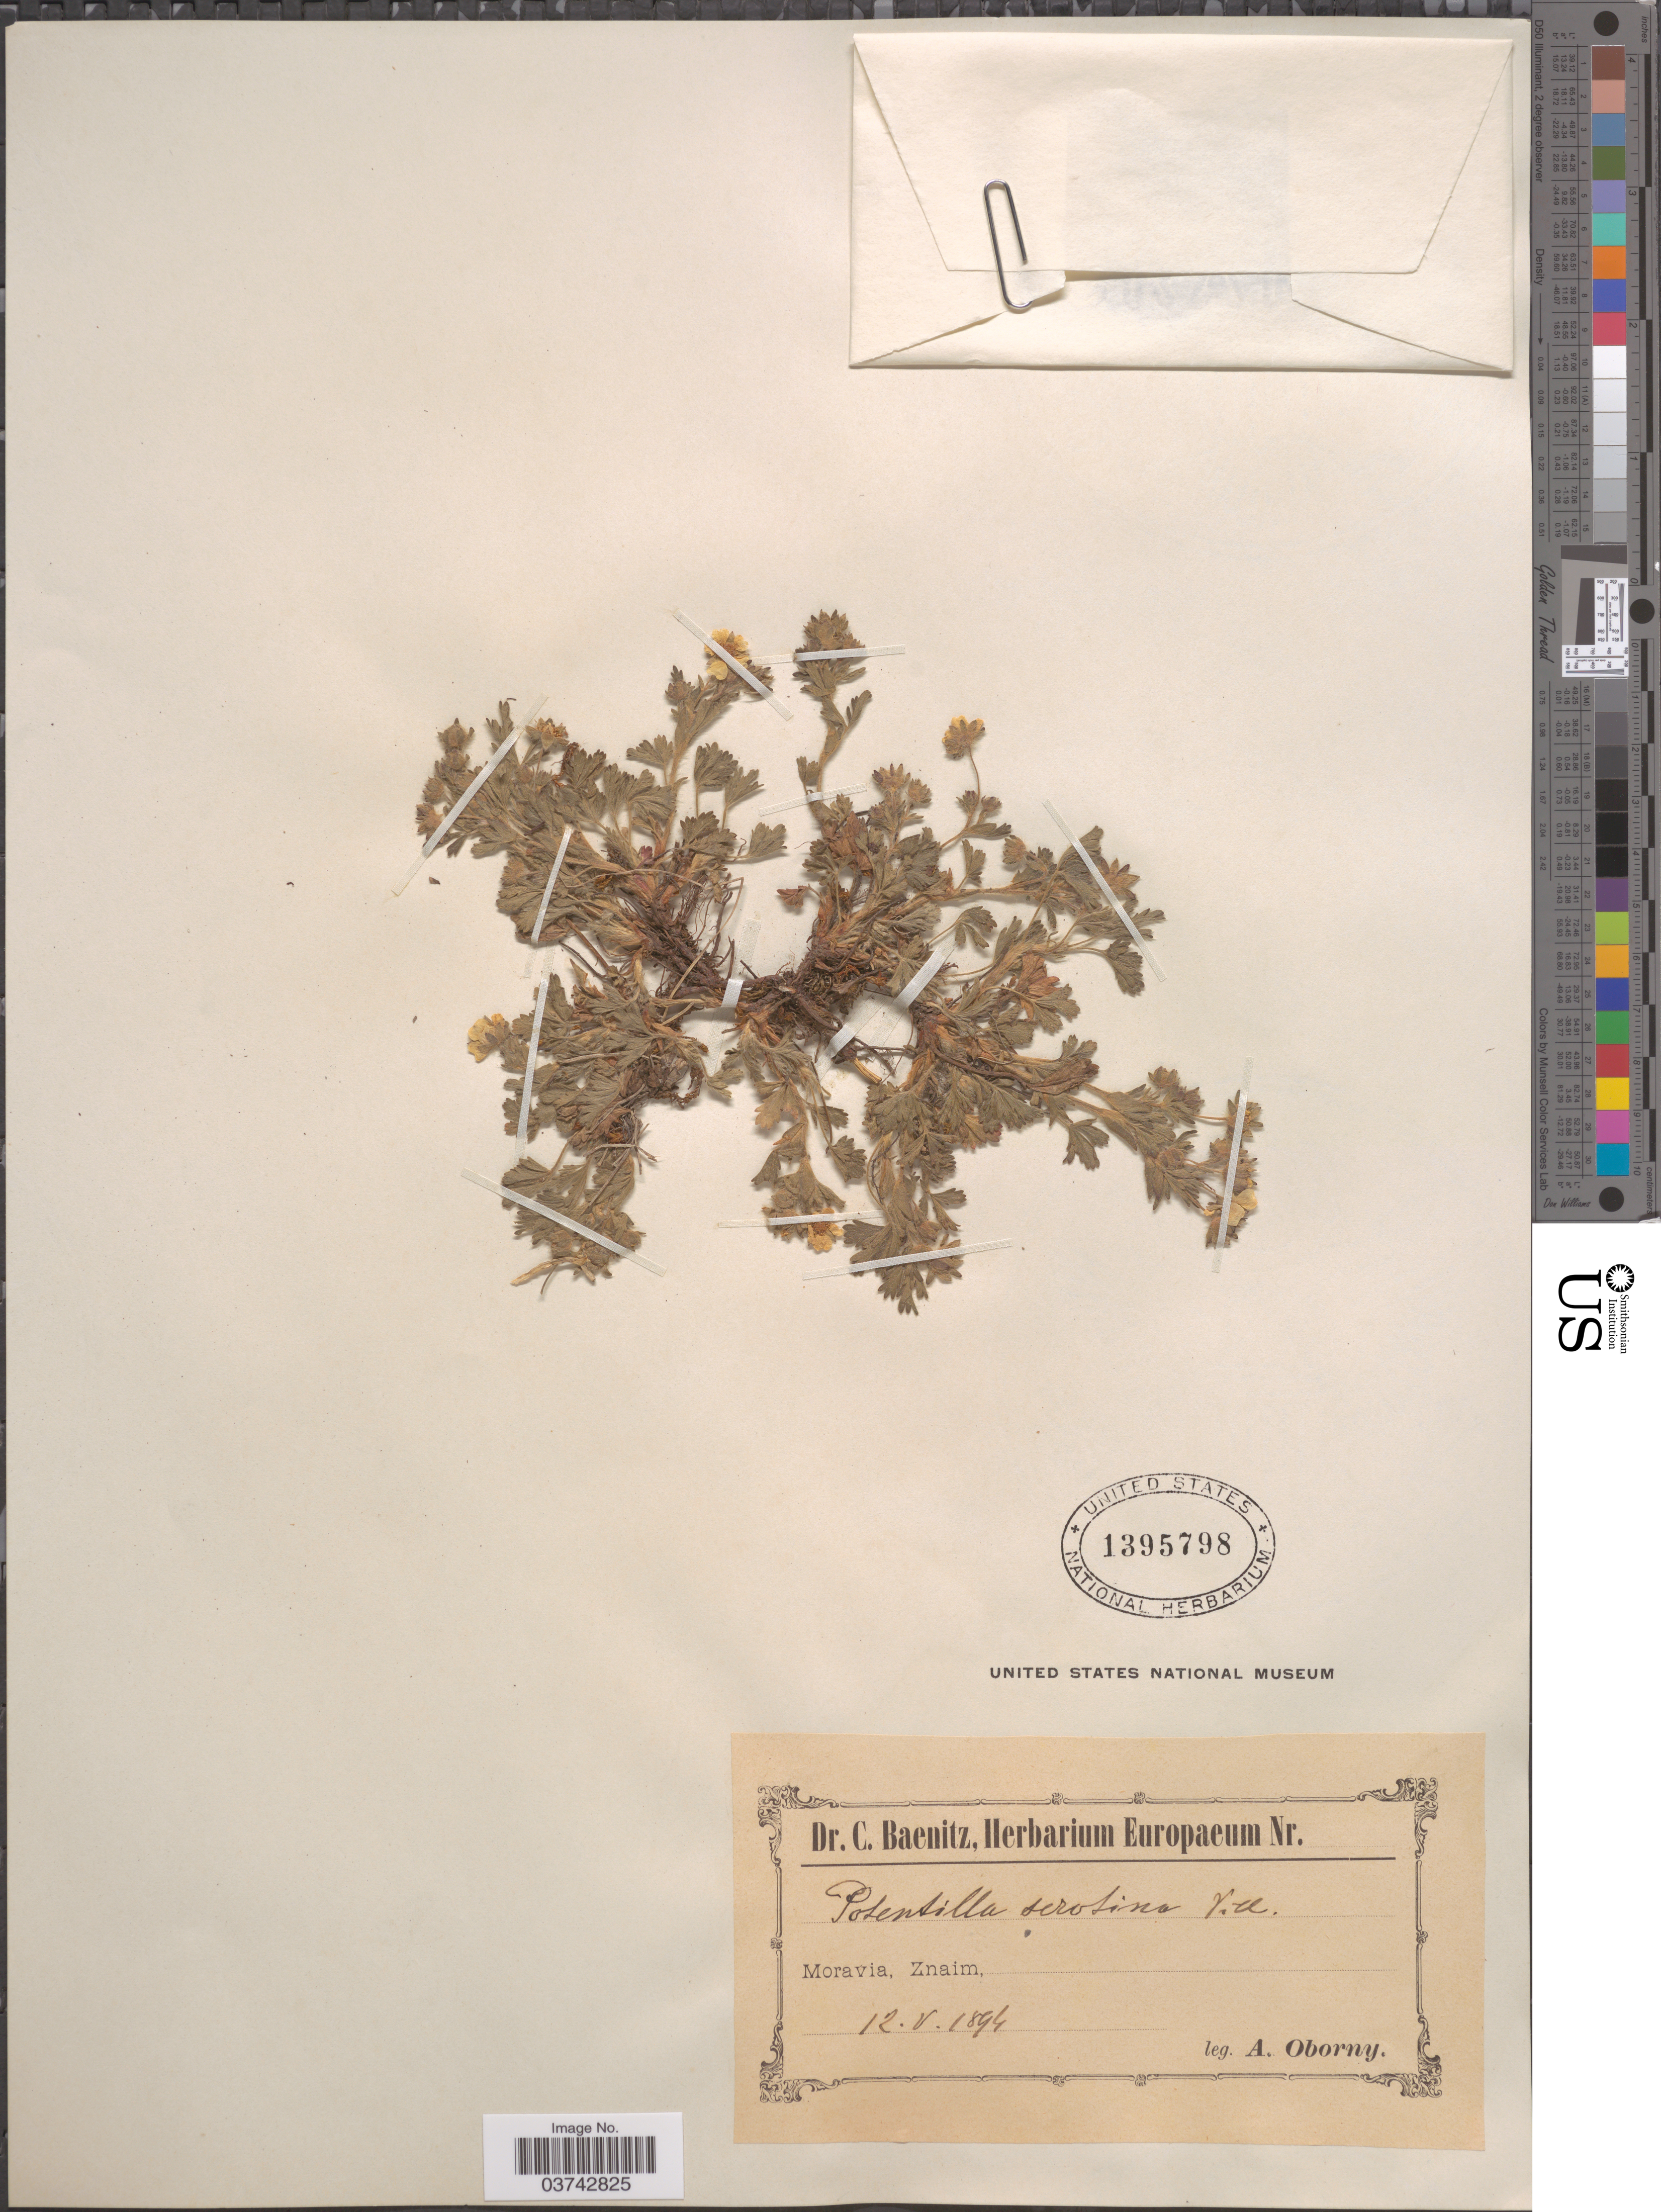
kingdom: Plantae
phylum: Tracheophyta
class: Magnoliopsida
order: Rosales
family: Rosaceae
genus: Potentilla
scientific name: Potentilla serotina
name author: Vill.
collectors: A. Oborny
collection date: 1894-05-12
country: Czechia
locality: Moravia, Znaim.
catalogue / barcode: US 1395798